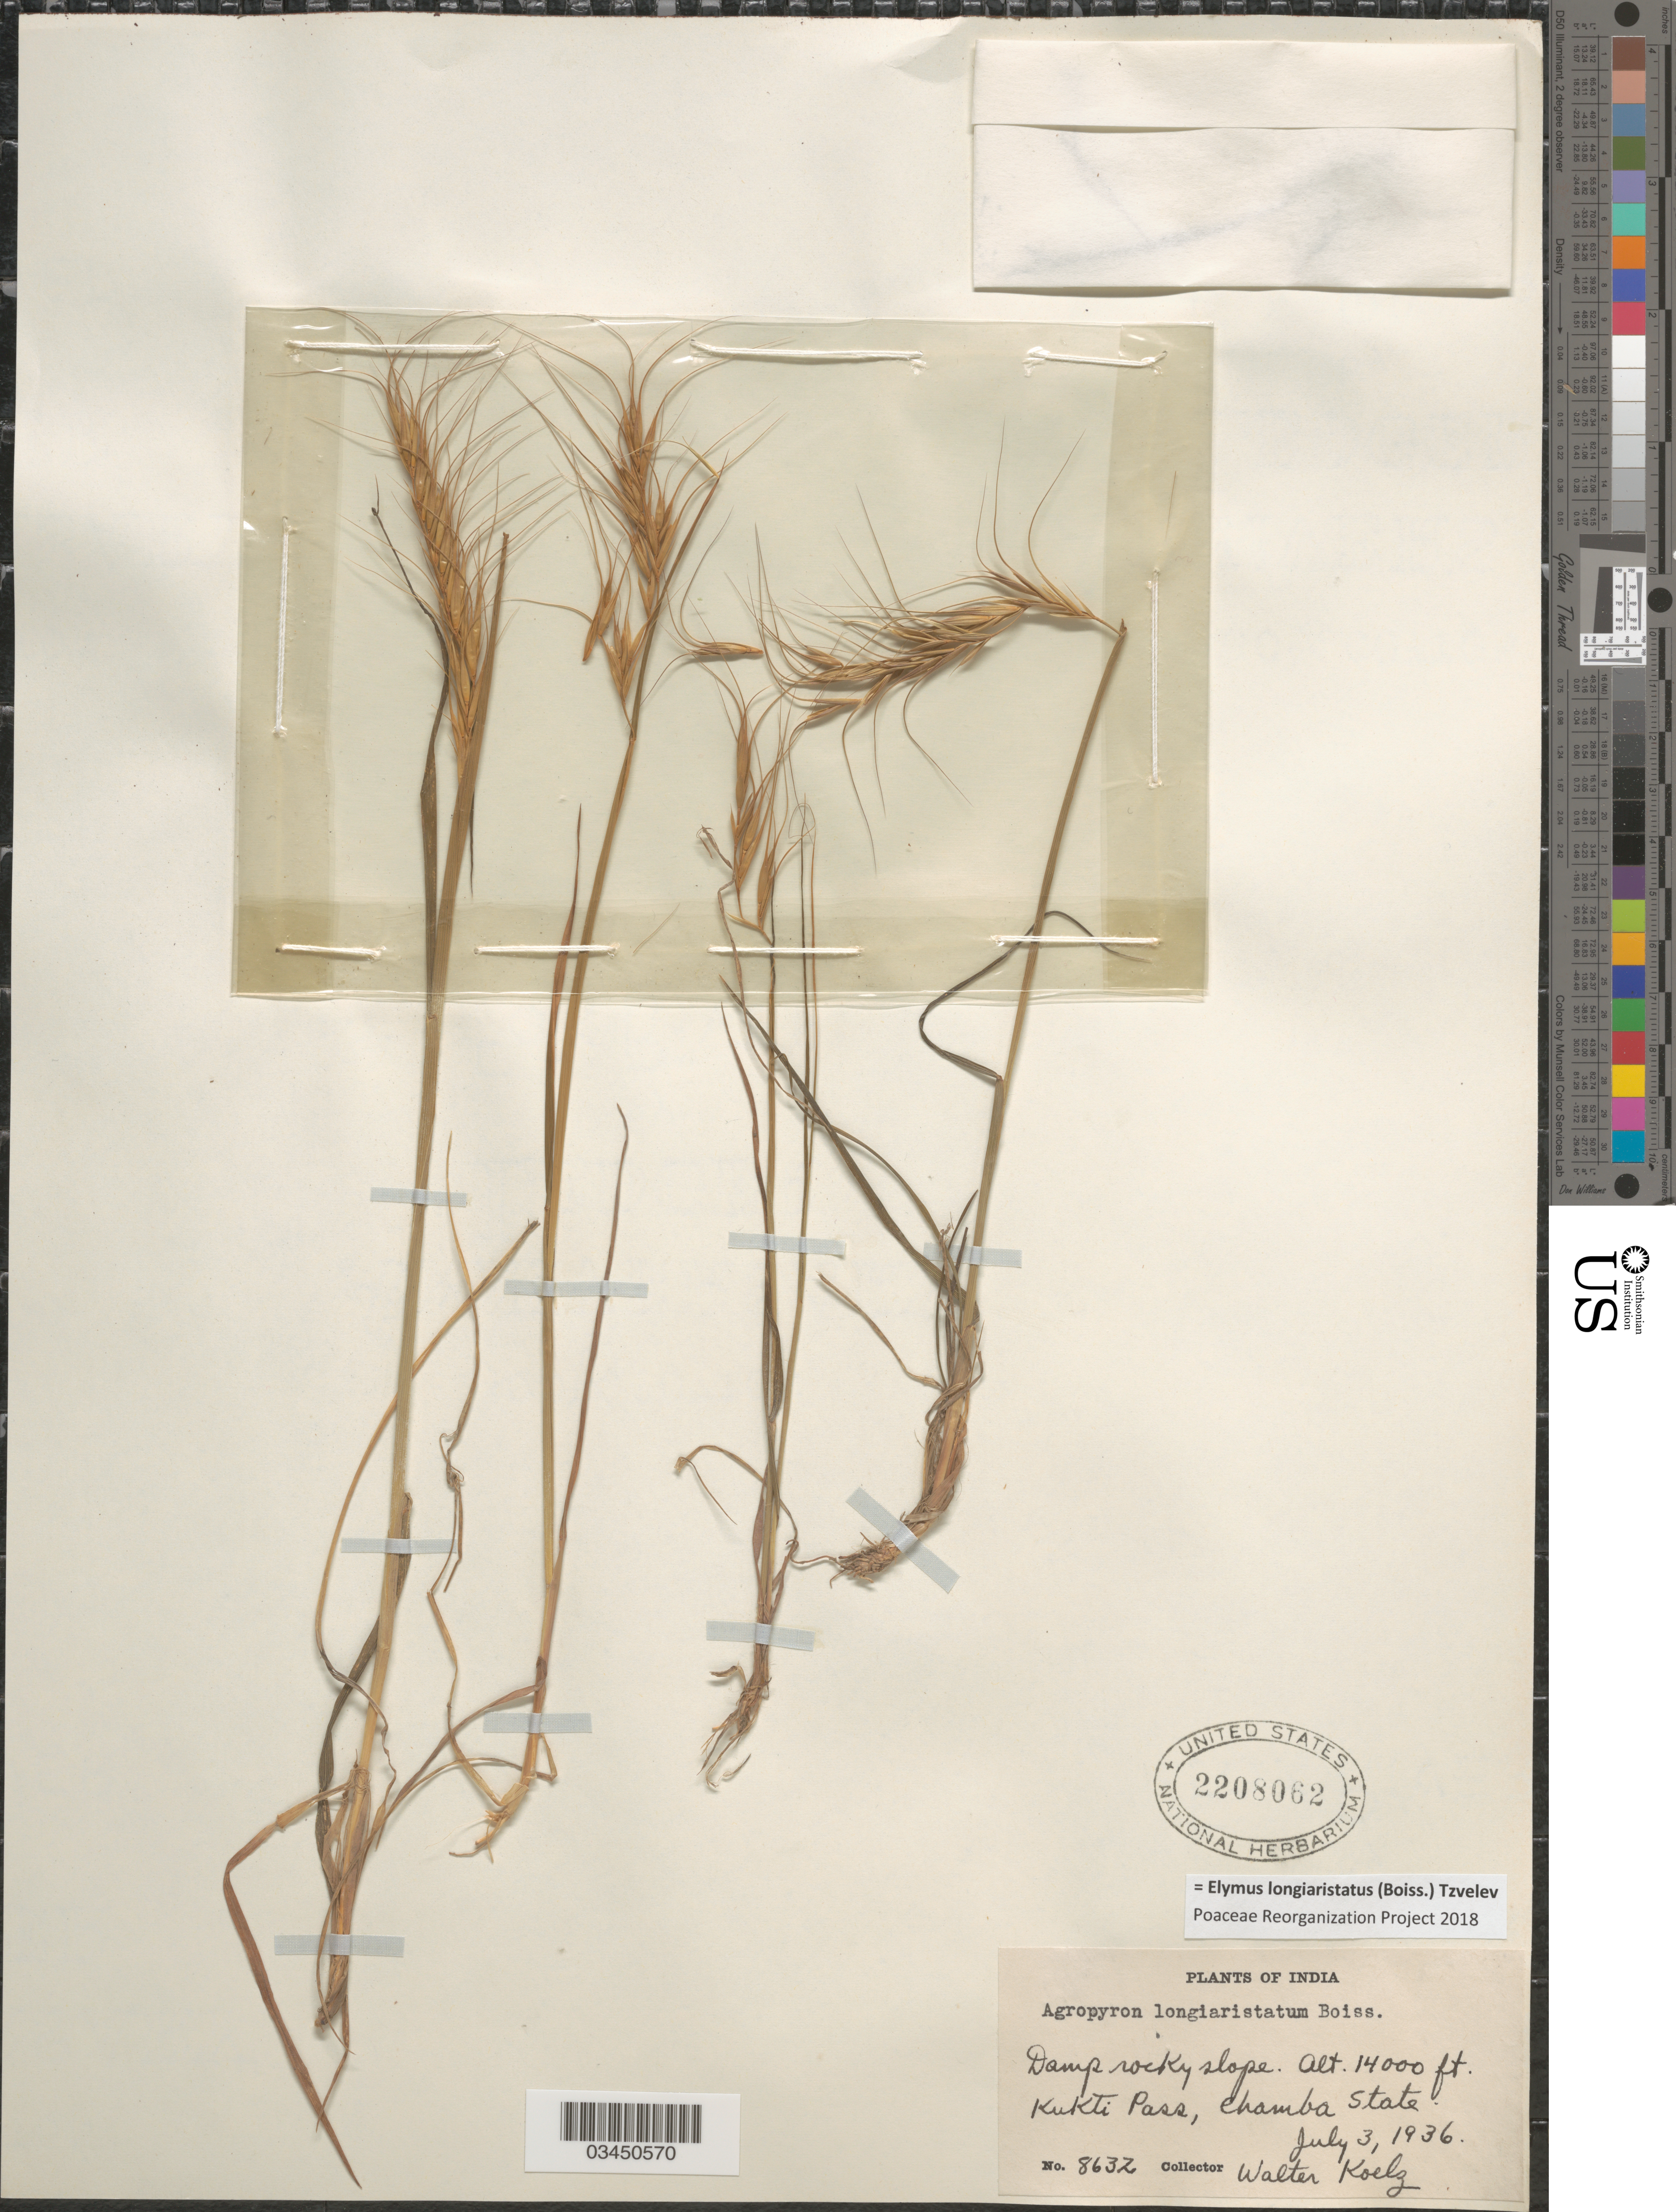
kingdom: Plantae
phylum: Tracheophyta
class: Liliopsida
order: Poales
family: Poaceae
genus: Elymus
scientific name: Elymus longiaristatus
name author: (Boiss.) Tzvelev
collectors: W. N. Koelz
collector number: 8632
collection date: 1936-07-03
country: India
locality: Damp rocky slope. Kukti Pass, Chamba State.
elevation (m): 4267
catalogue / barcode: US 2208062